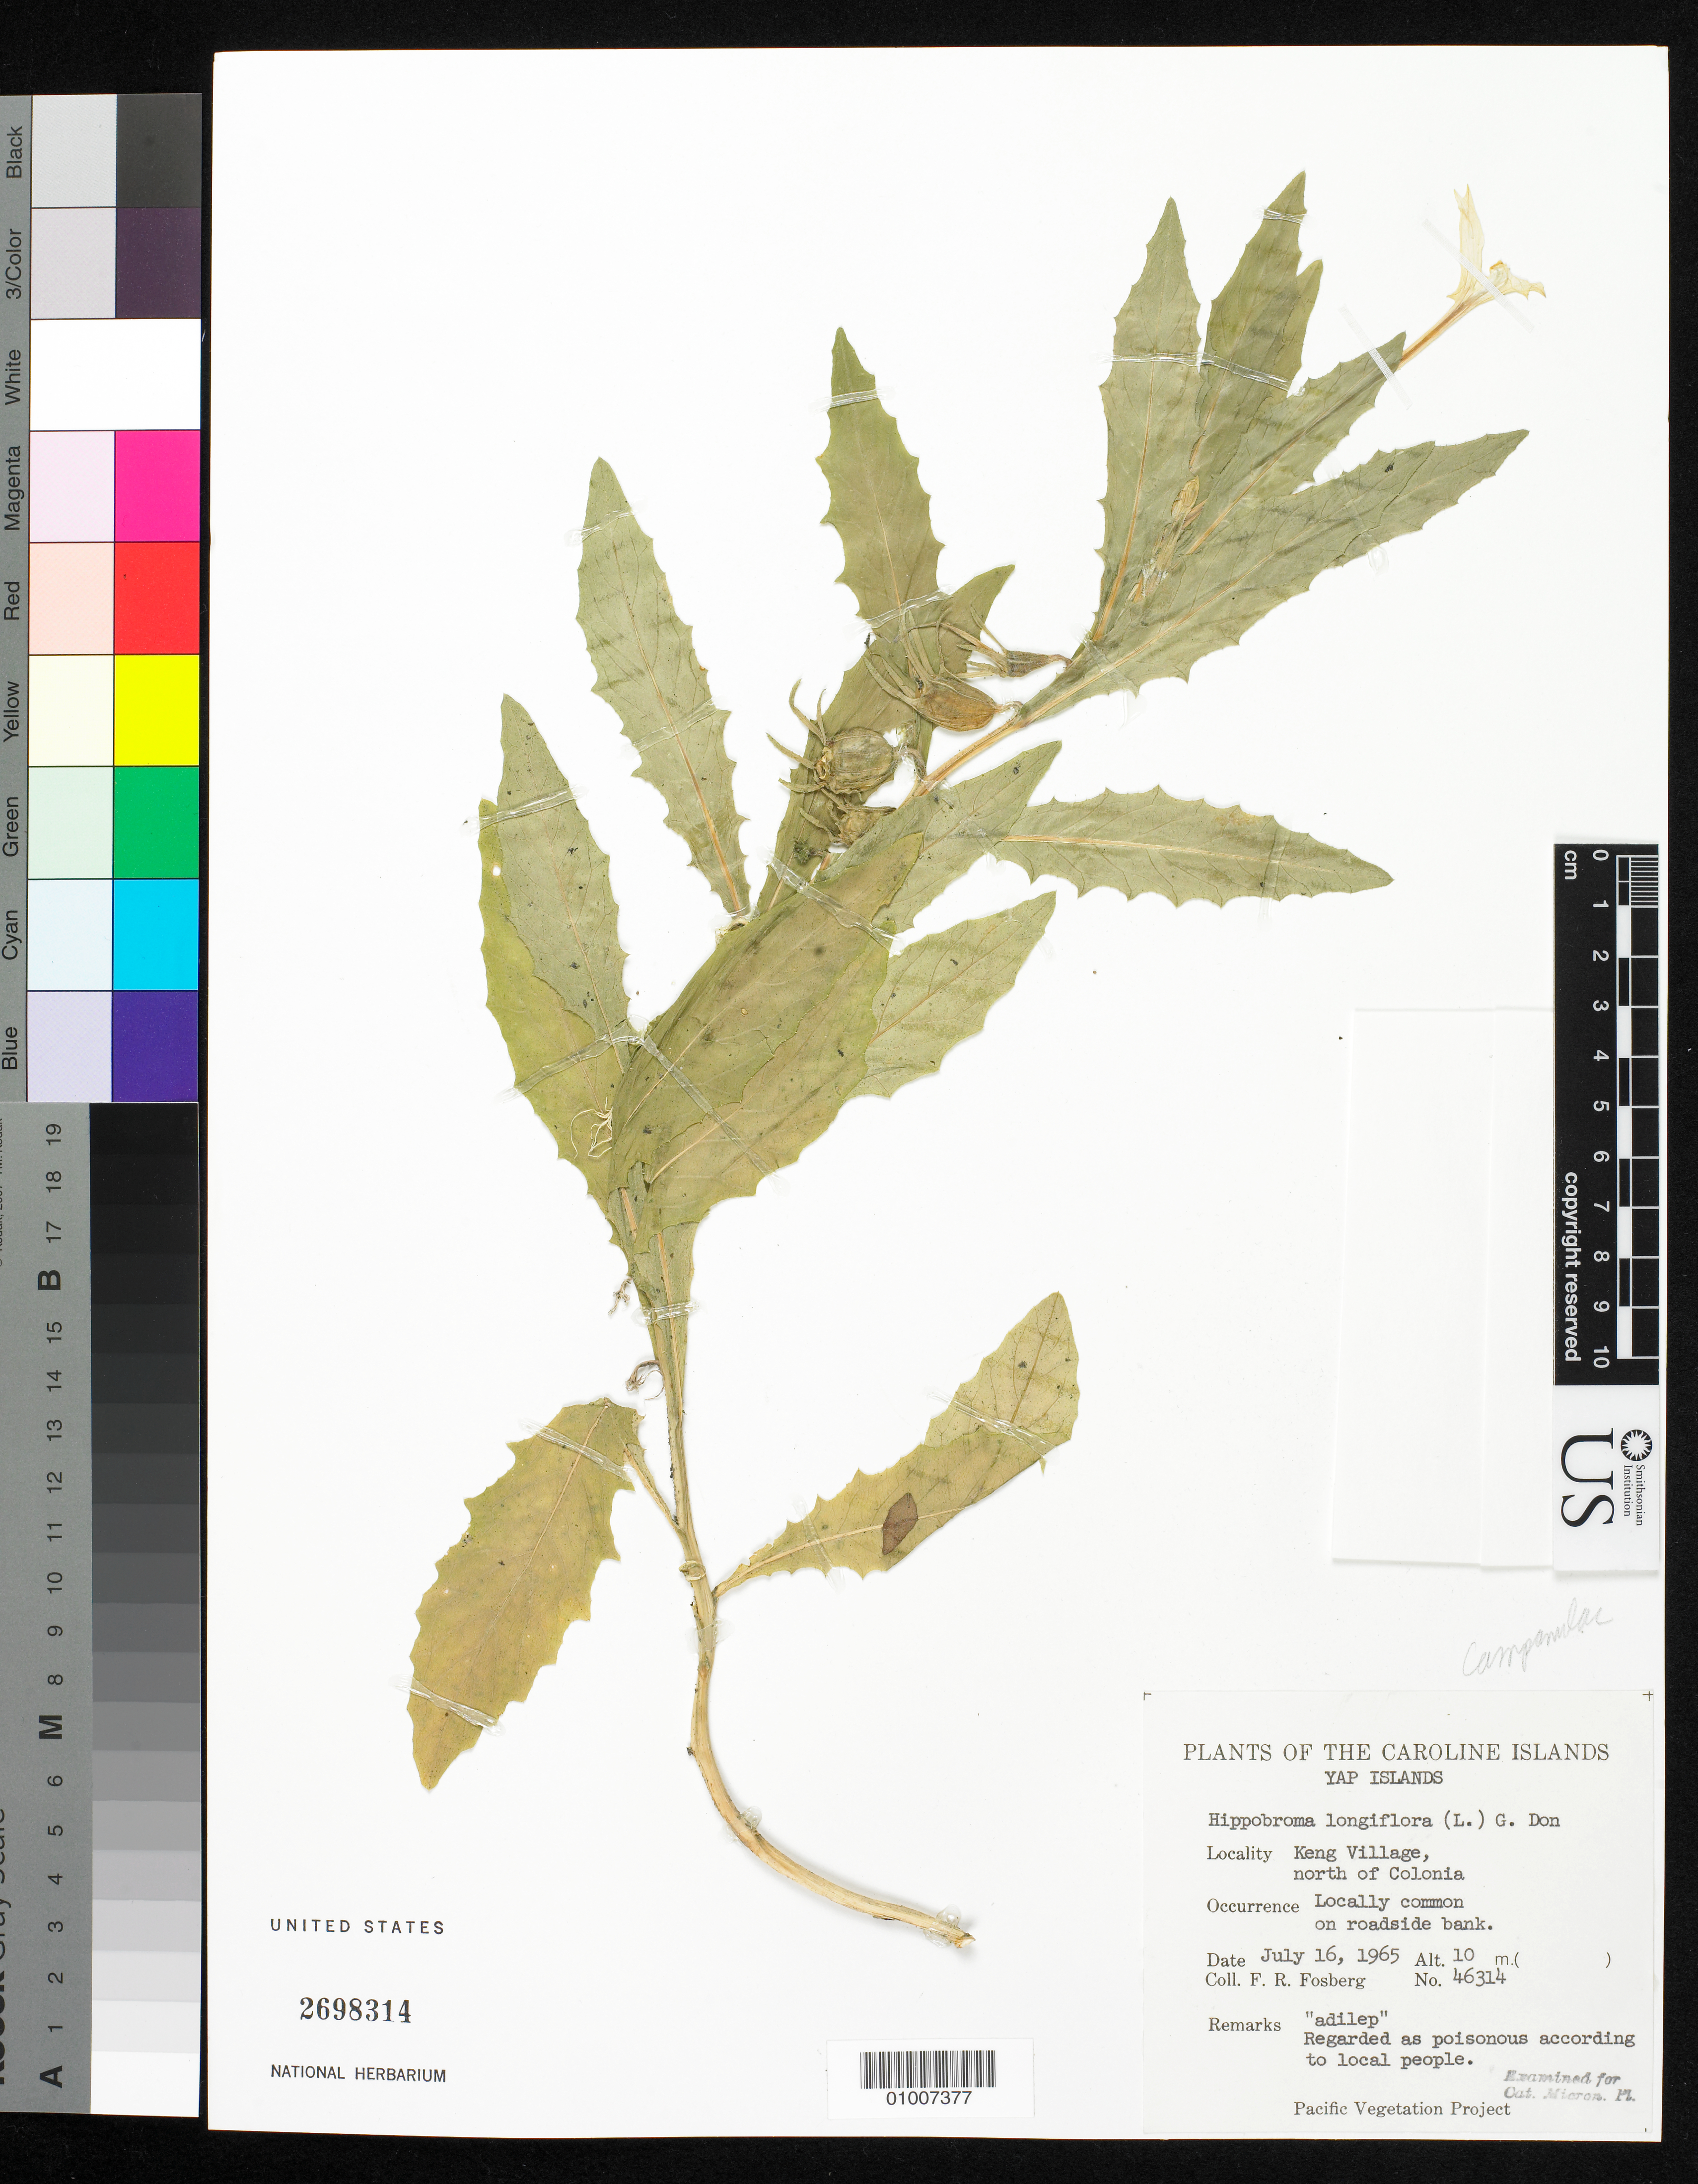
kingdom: Plantae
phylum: Tracheophyta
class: Magnoliopsida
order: Asterales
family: Campanulaceae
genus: Hippobroma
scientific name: Hippobroma longiflora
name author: (L.) G. Don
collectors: F. R. Fosberg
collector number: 46314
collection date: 1965-07-16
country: Micronesia, Federated States of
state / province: Yap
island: Yap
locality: Keng Village, N of Colonia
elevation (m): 10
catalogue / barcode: US 2698314